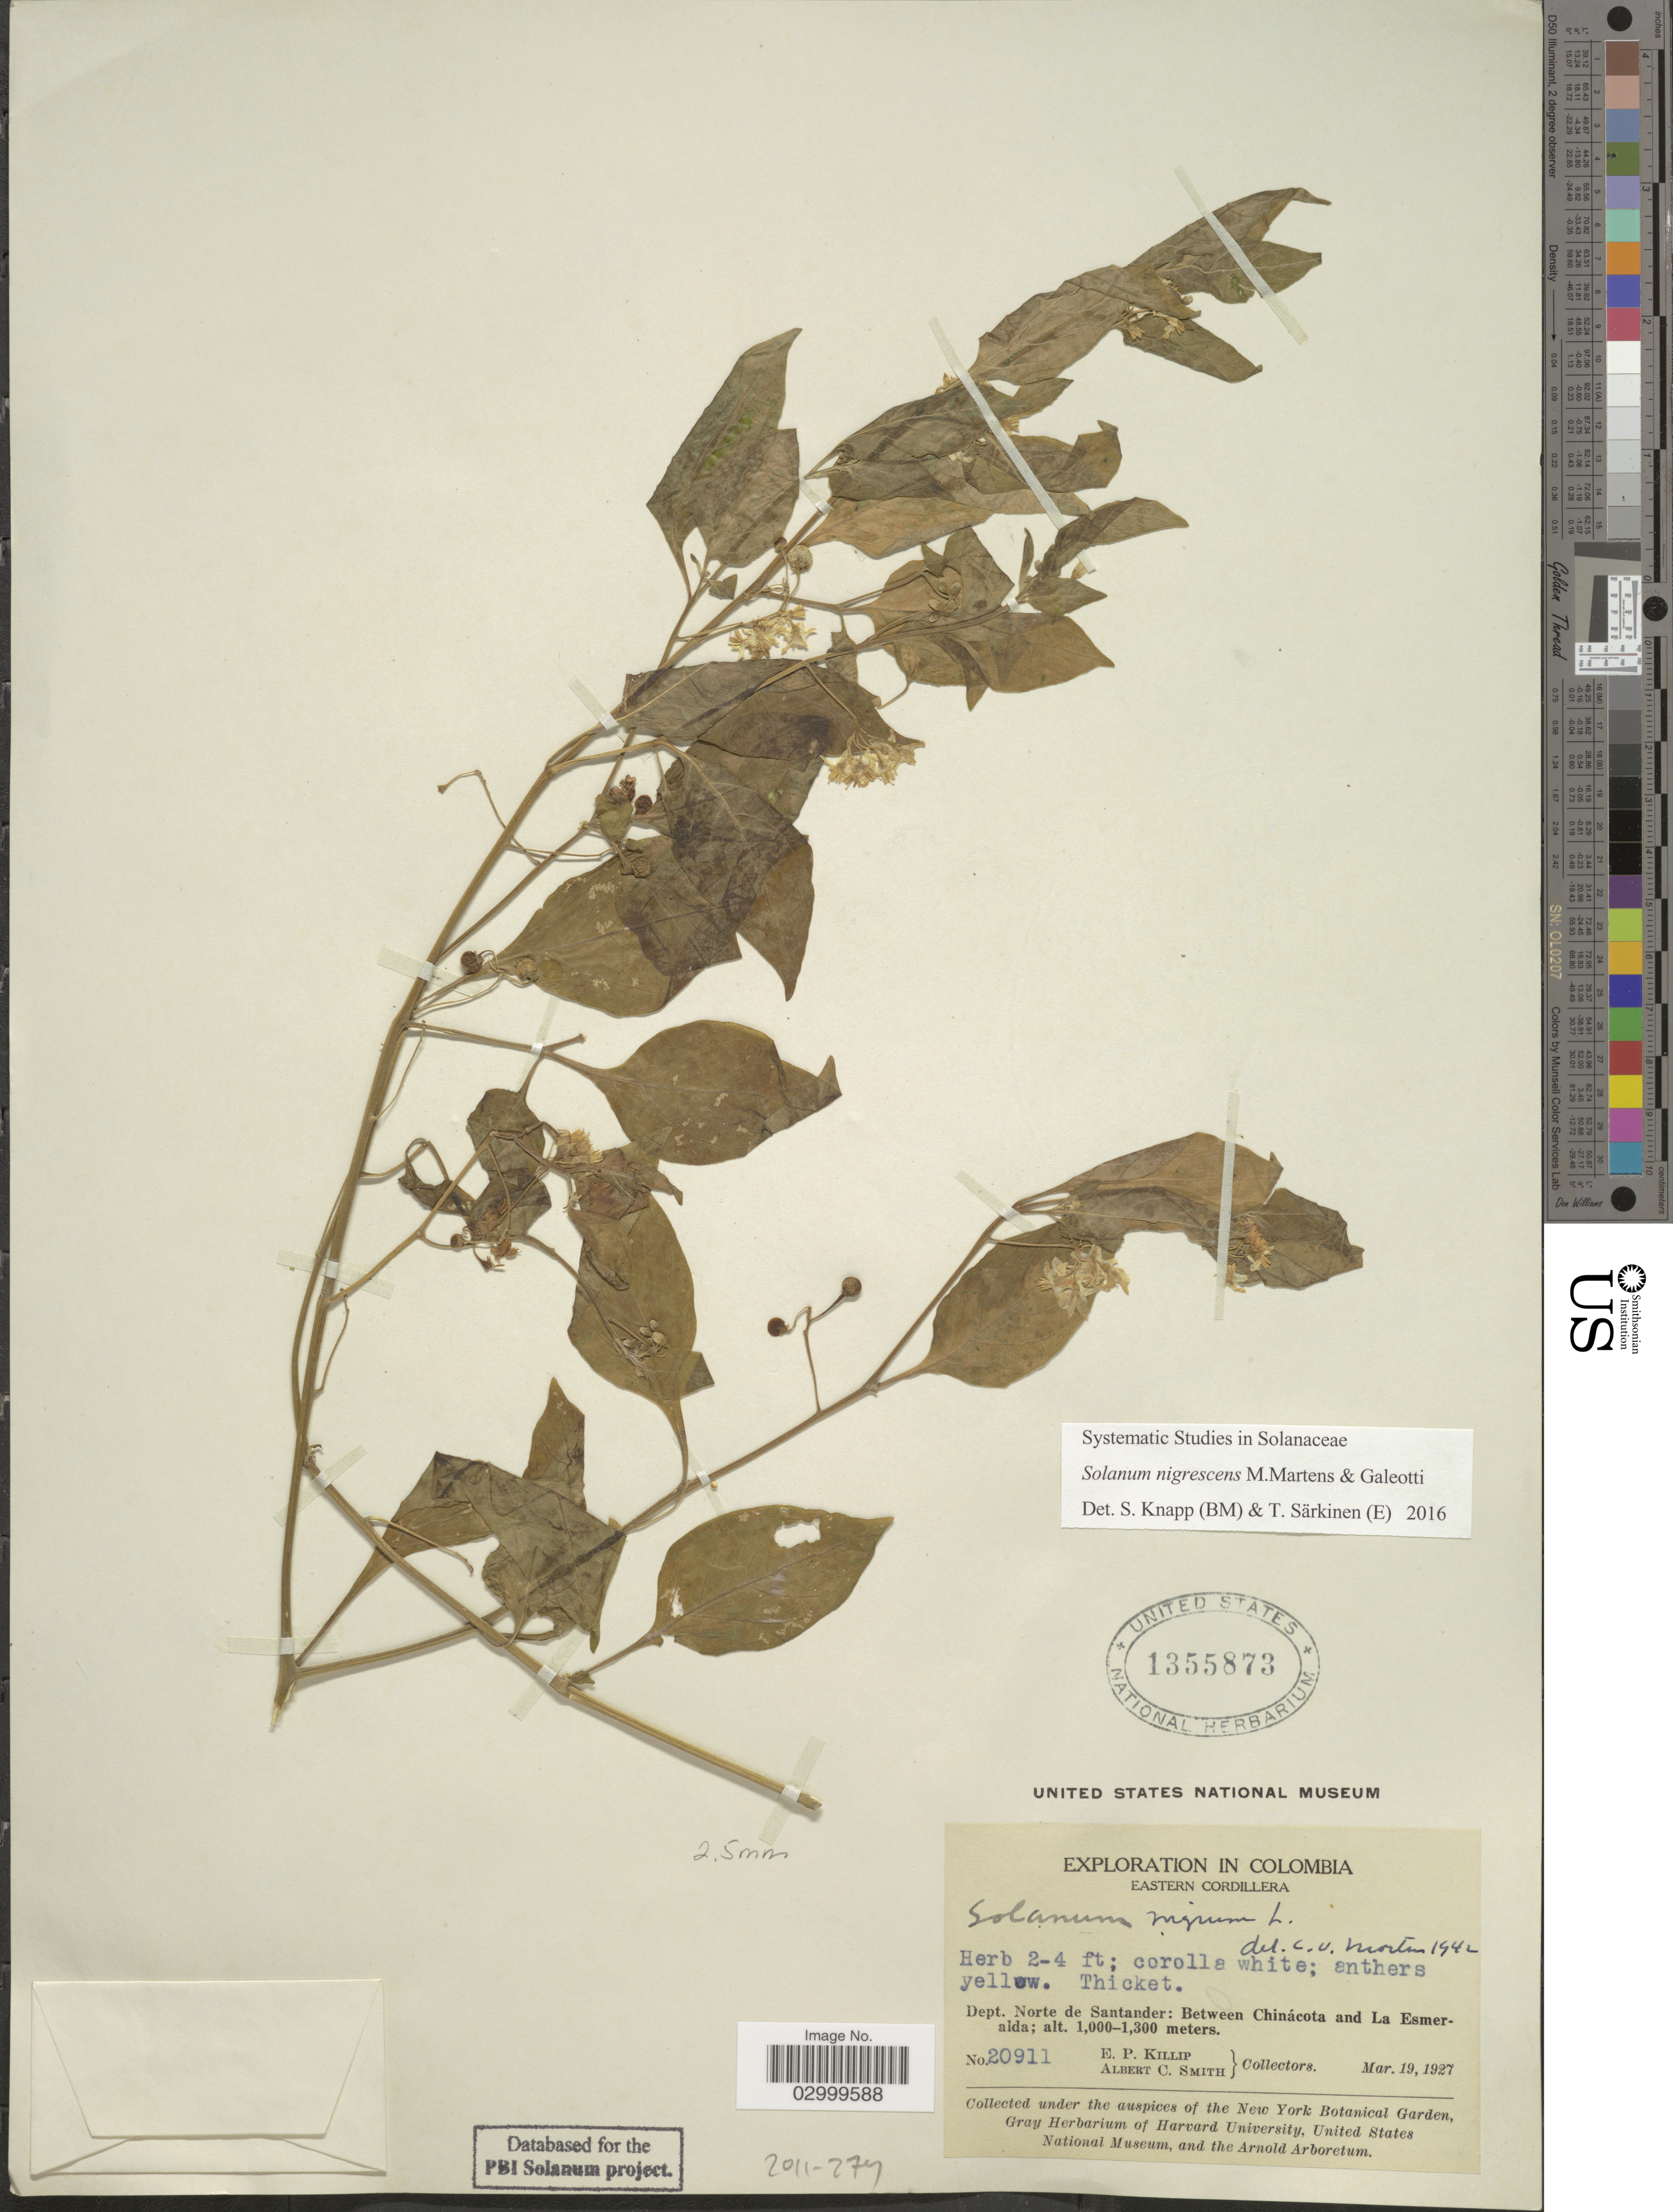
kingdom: Plantae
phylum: Tracheophyta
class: Magnoliopsida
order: Solanales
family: Solanaceae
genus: Solanum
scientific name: Solanum nigrescens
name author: M. Martens & Galeotti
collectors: E. P. Killip & A. C. Smith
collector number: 20911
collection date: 1927-03-19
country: Colombia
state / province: Norte de Santander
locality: Eastern Cordillera. Dept. Norte de Santander: Between Chinácota and La Esmeralda.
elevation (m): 1000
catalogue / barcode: US 1355873